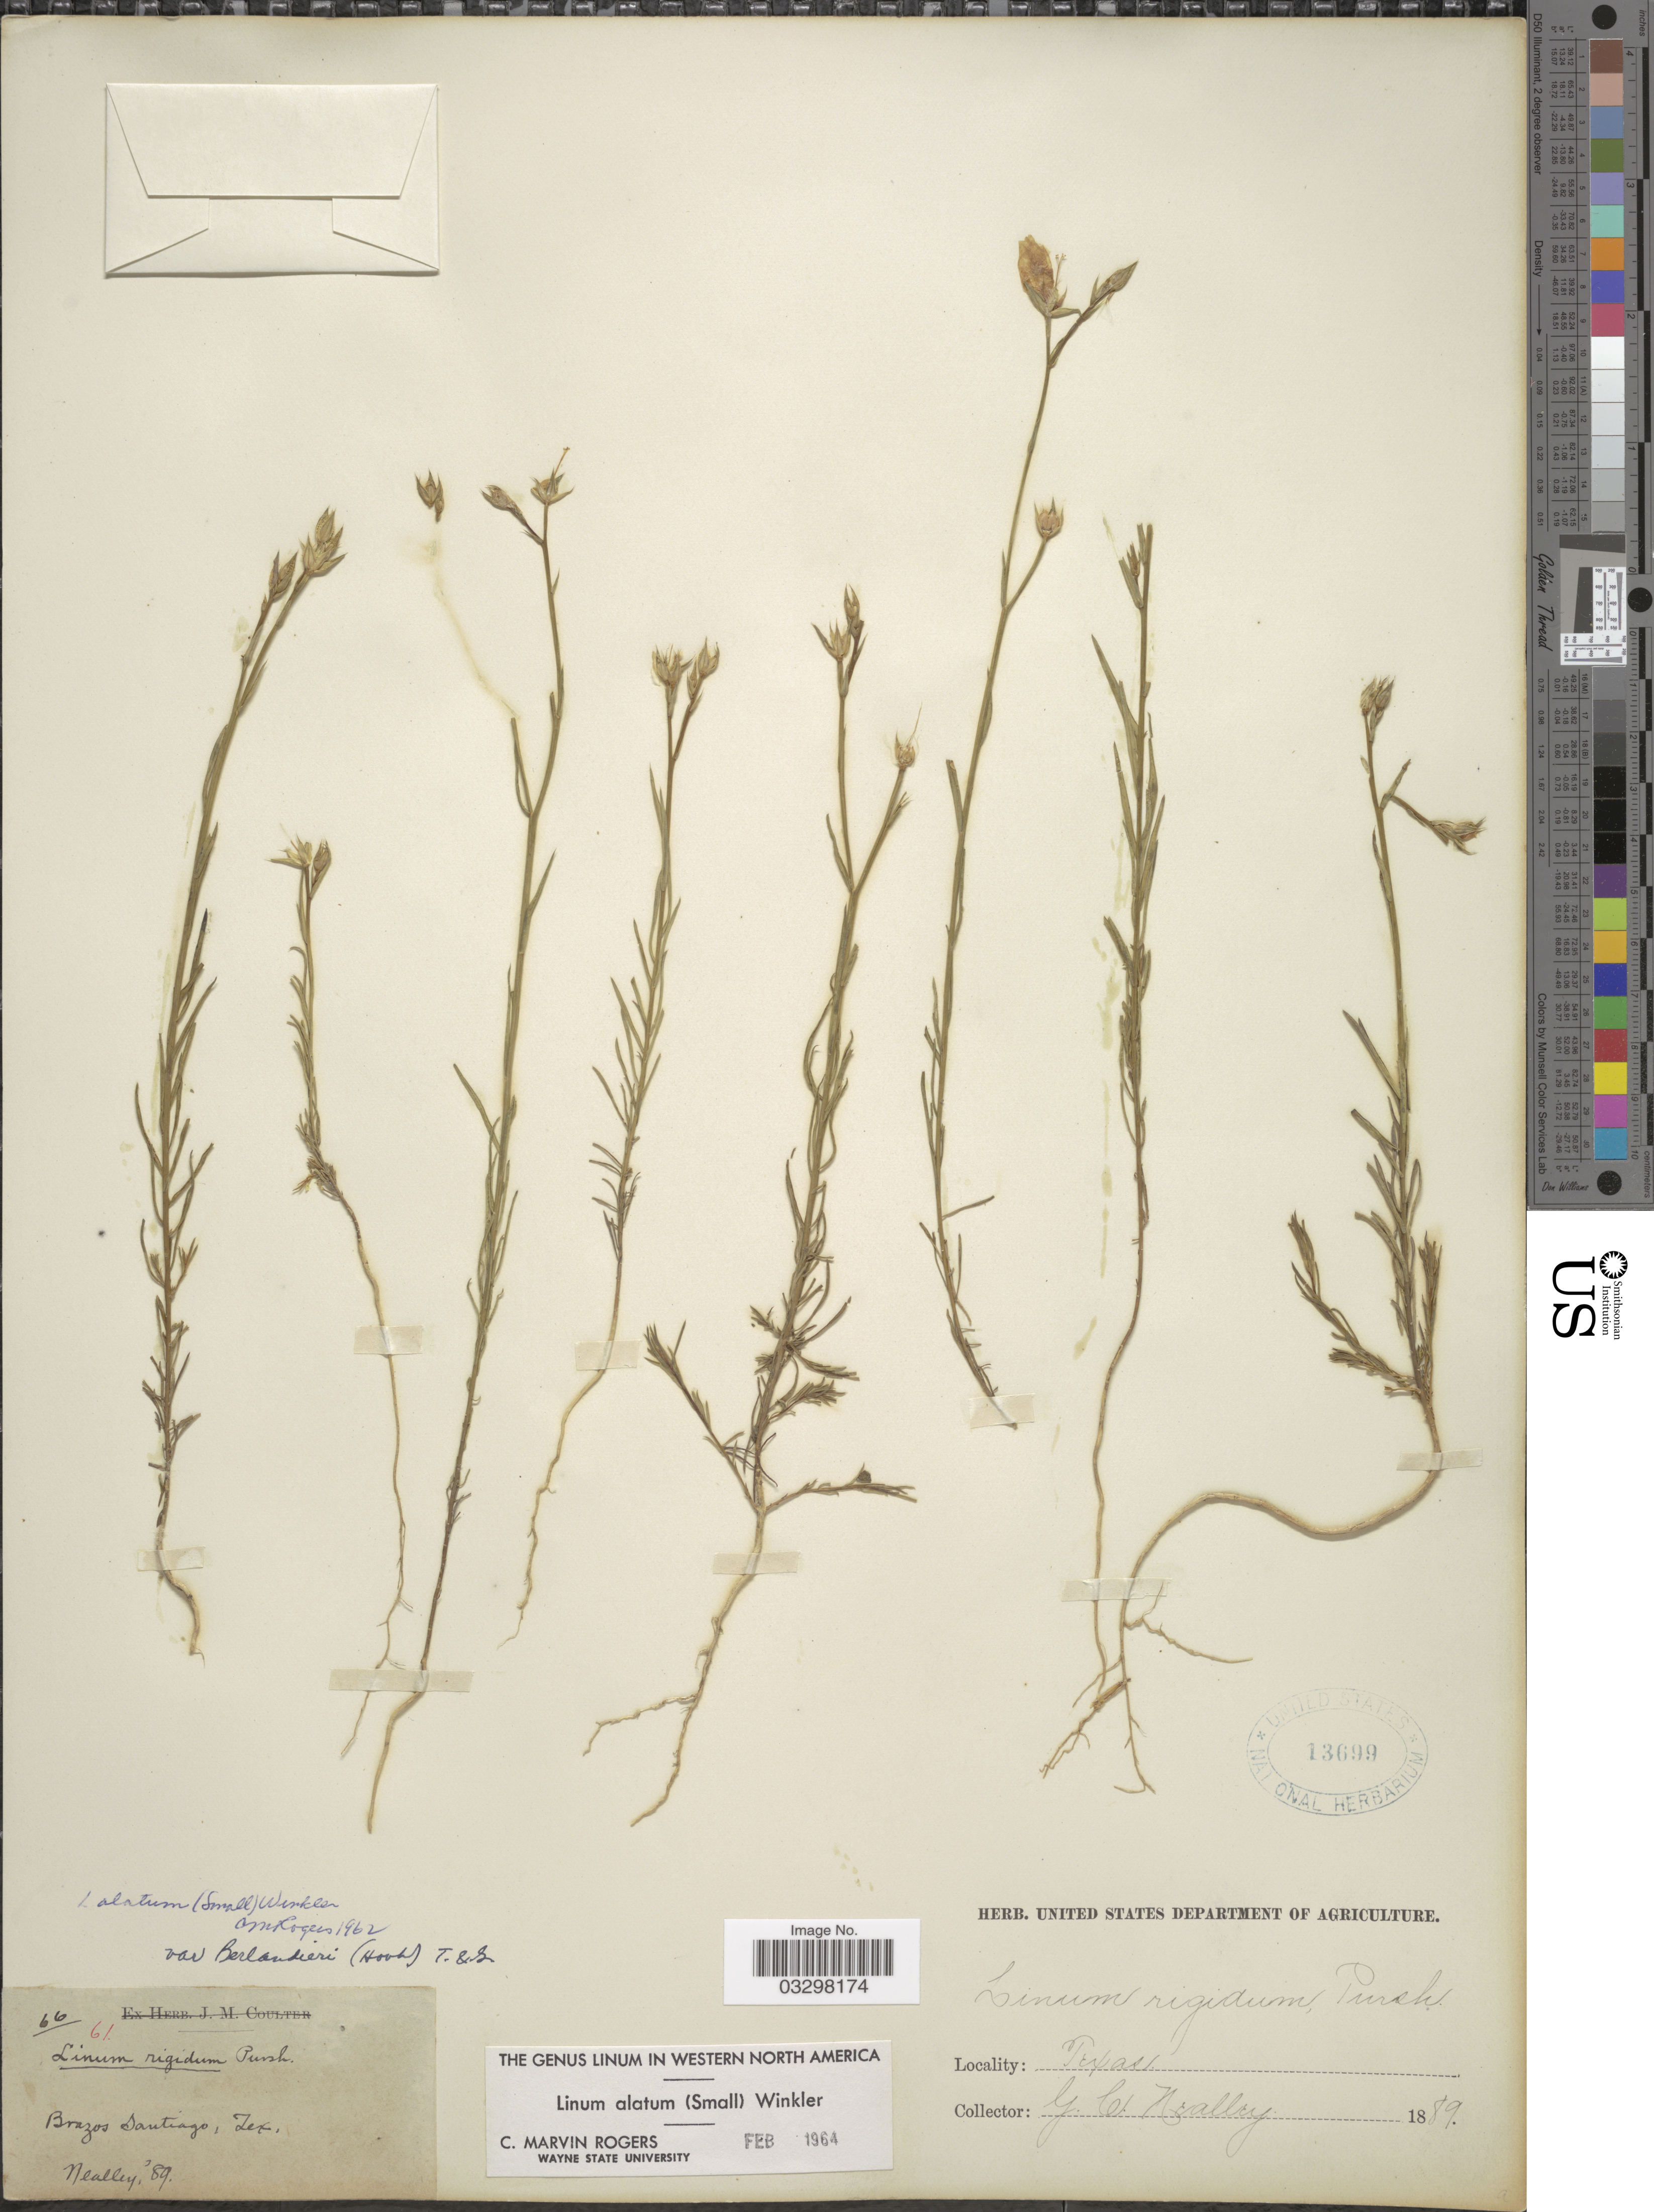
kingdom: Plantae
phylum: Tracheophyta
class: Magnoliopsida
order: Malpighiales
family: Linaceae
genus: Linum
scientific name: Linum alatum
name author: (Small) H.J.P. Winkl.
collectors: G. Neally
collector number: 66/61?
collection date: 1889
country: United States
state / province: Texas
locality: Brazos Santiago.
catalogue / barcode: US 13699